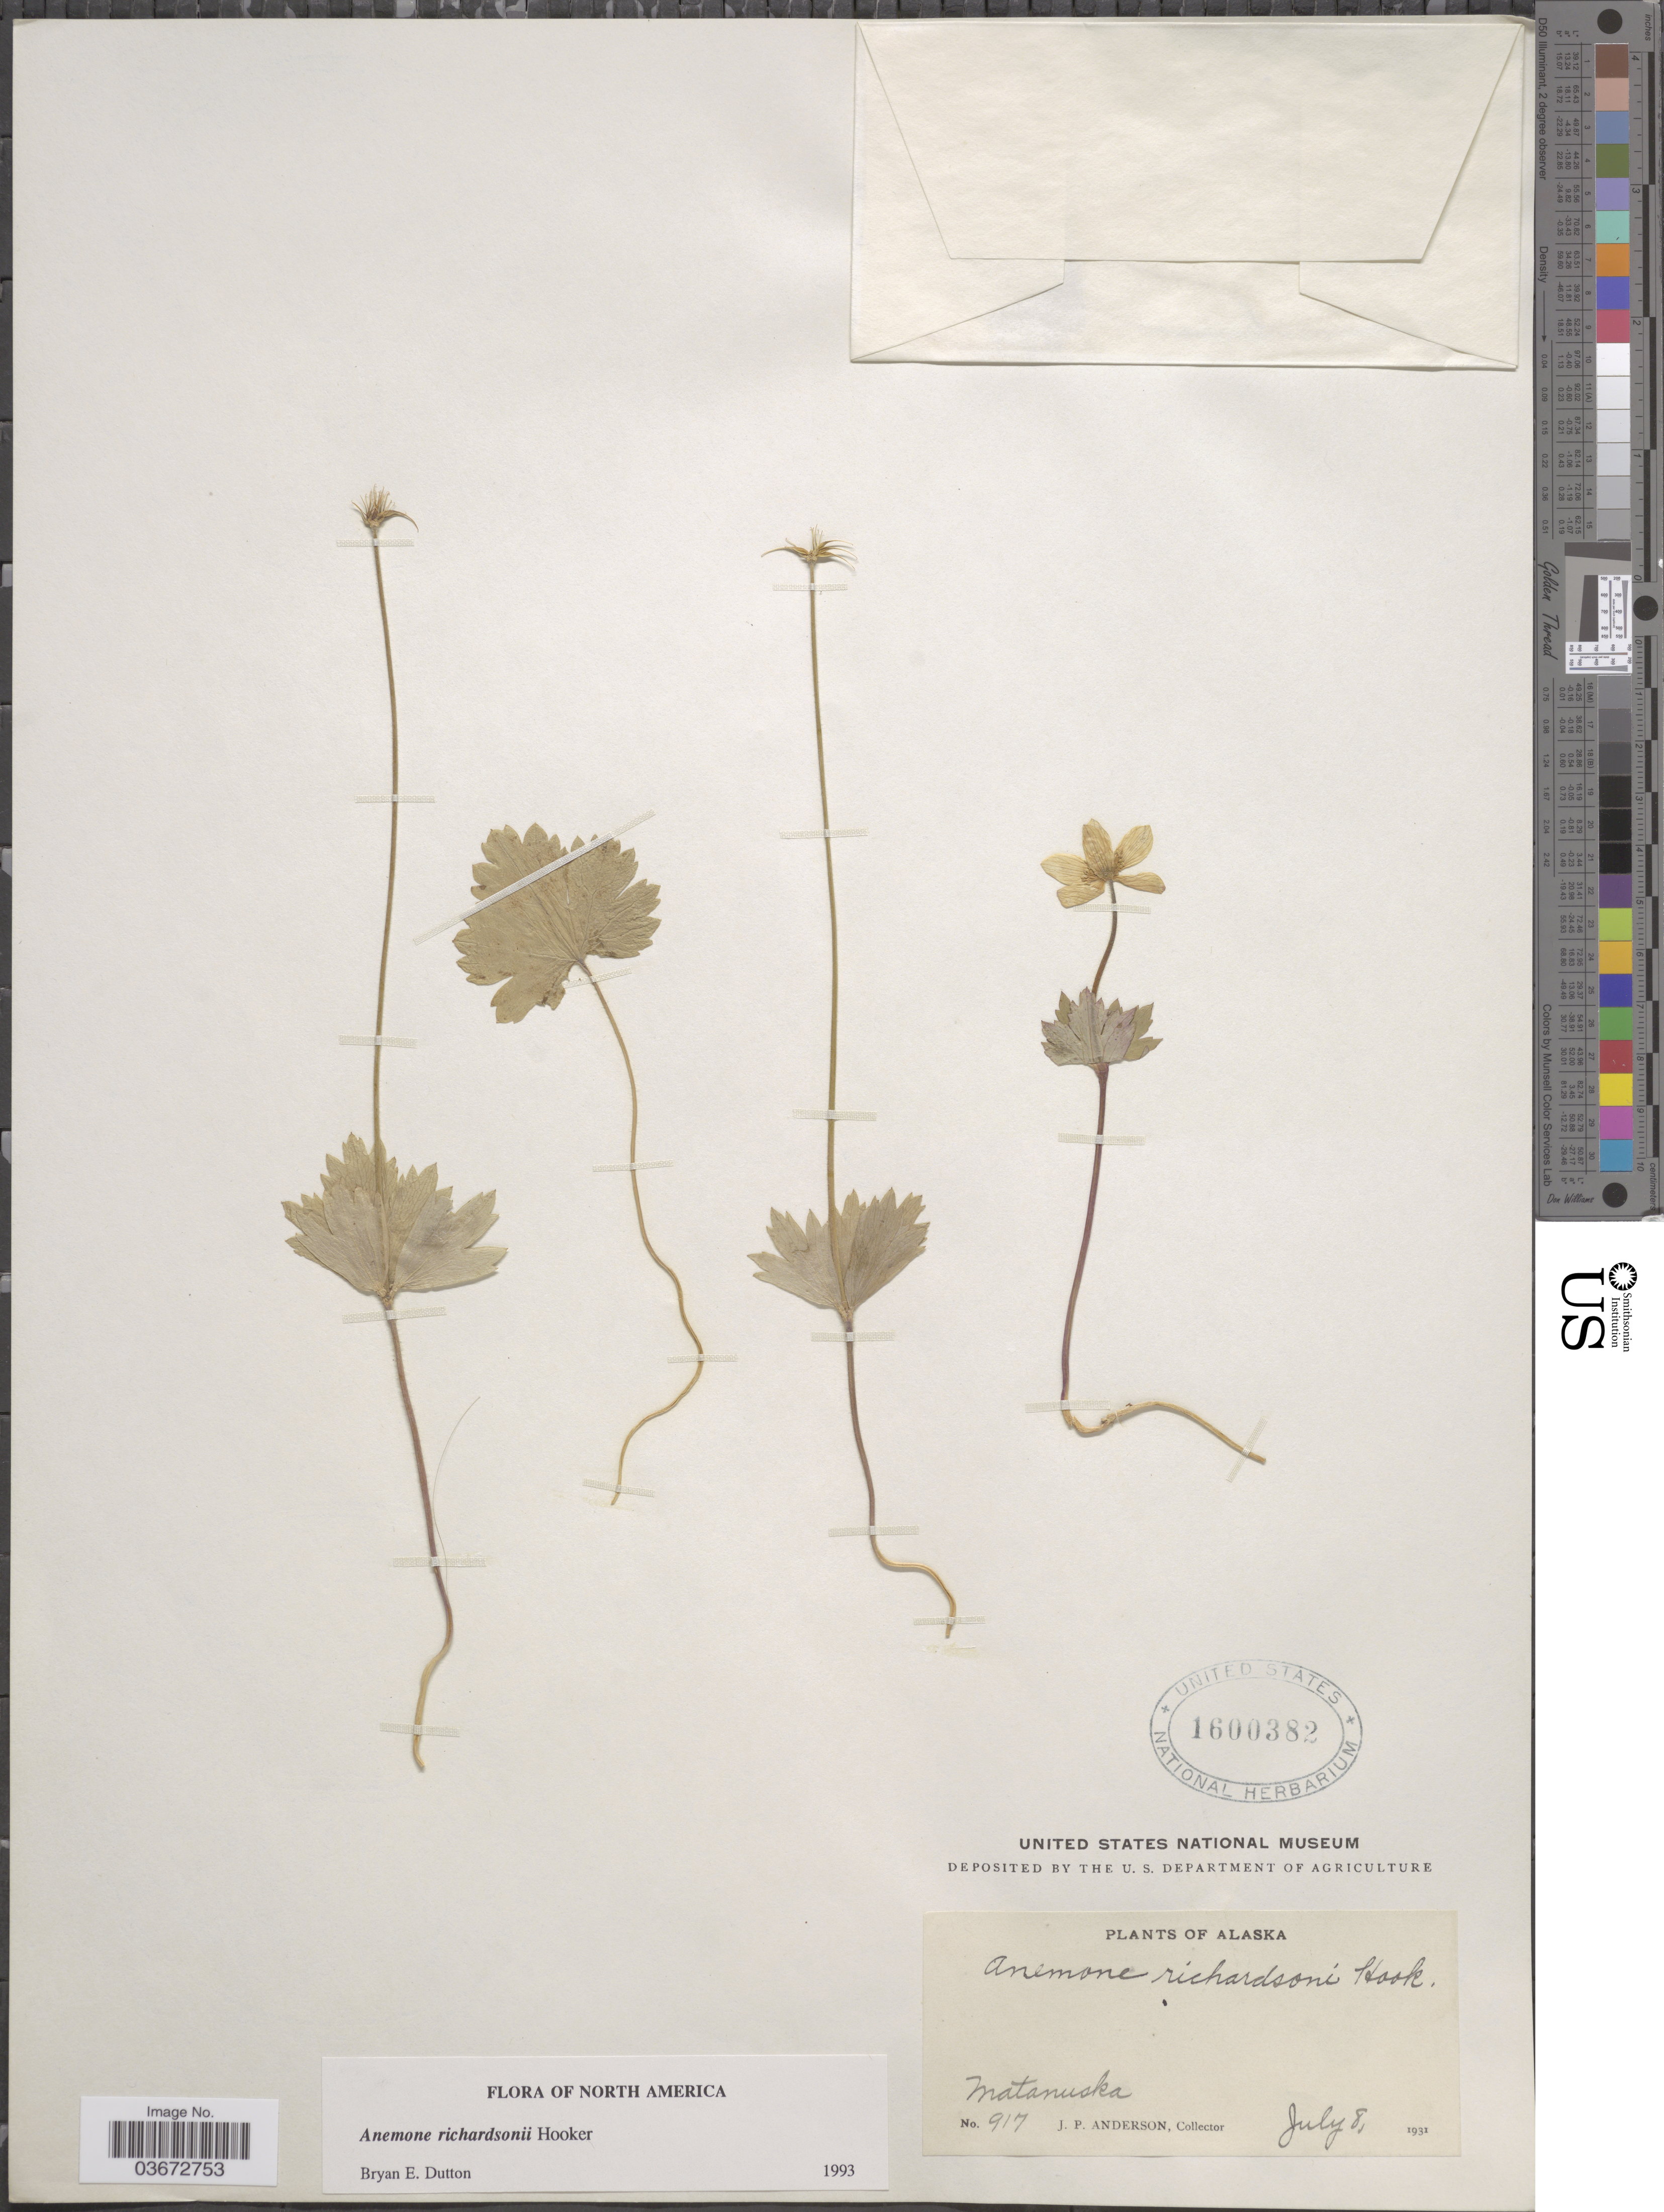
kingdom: Plantae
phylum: Tracheophyta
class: Magnoliopsida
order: Ranunculales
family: Ranunculaceae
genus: Anemone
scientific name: Anemone richardsonii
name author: Hook.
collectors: J. P. Anderson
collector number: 917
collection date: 1931-07-08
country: United States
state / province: Alaska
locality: Matanuska.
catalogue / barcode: US 1600382